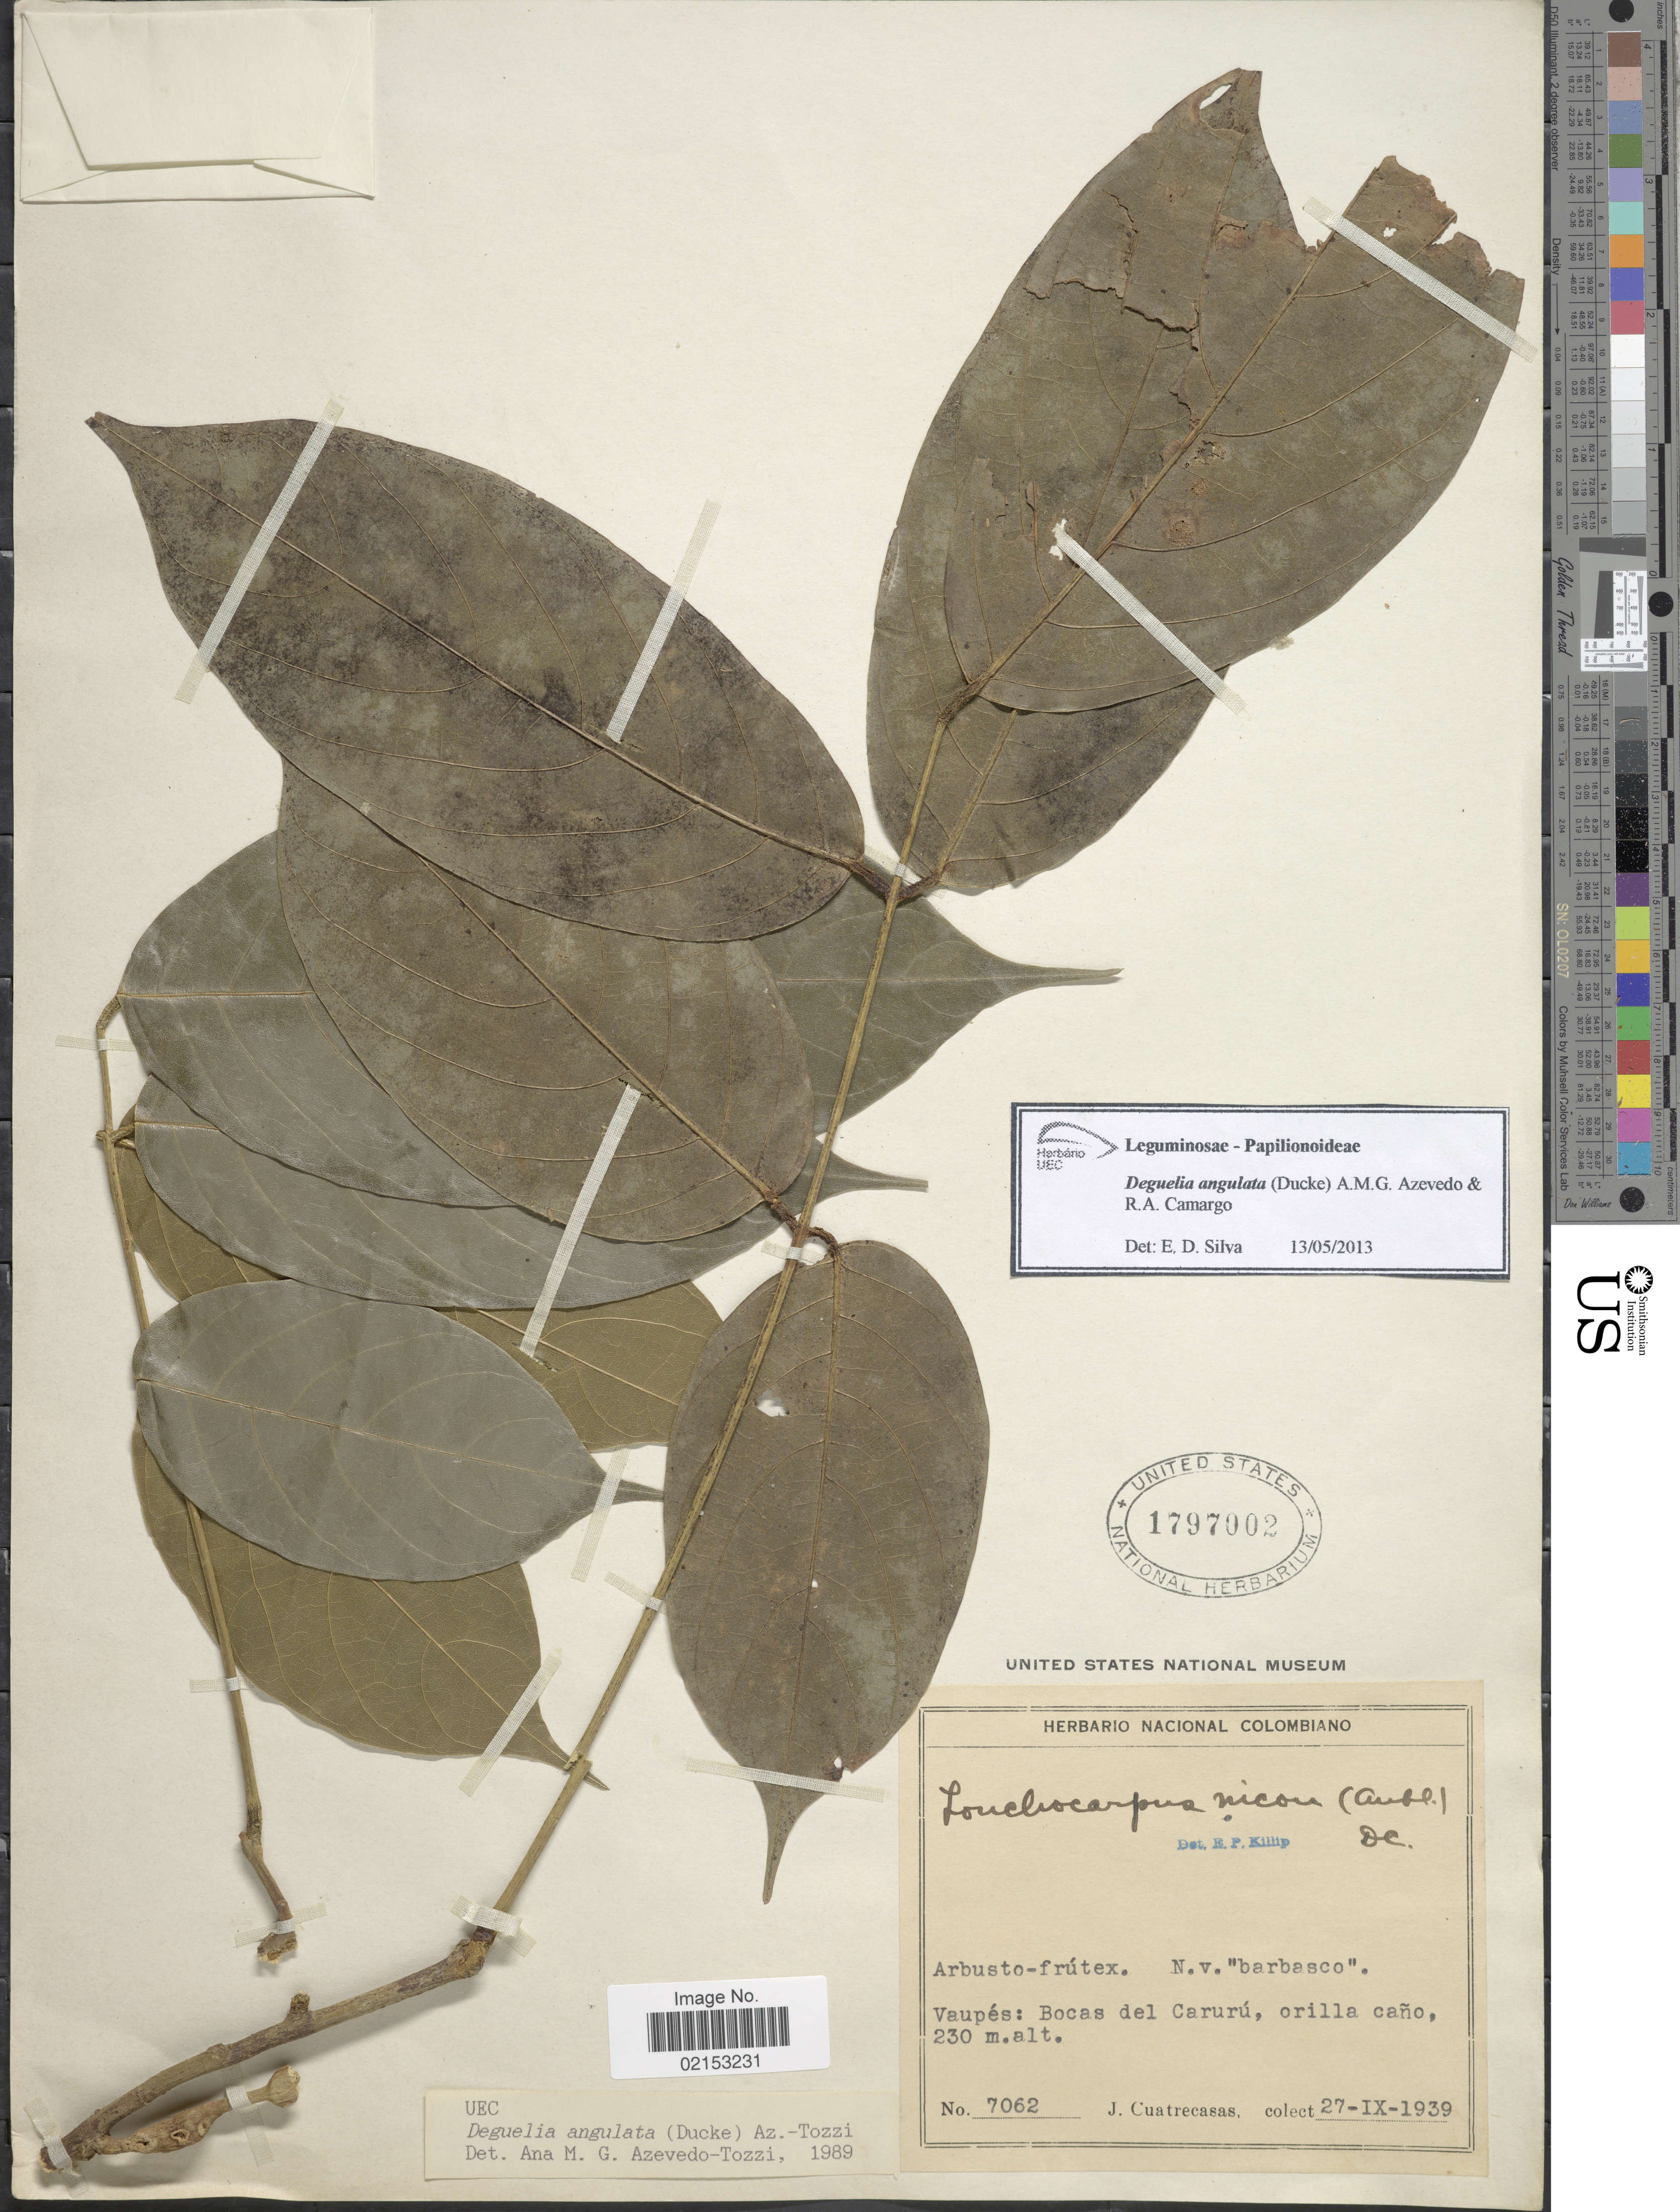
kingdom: Plantae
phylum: Tracheophyta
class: Magnoliopsida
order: Fabales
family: Fabaceae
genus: Deguelia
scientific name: Deguelia angulata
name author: (Ducke) A.M.G. Azevedo & R.A. Camargo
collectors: J. Cuatrecasas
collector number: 7062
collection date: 1939-09-27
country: Colombia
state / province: Vaupés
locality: Bocas del Caruru, orilla cano.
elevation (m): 230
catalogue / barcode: US 1797002